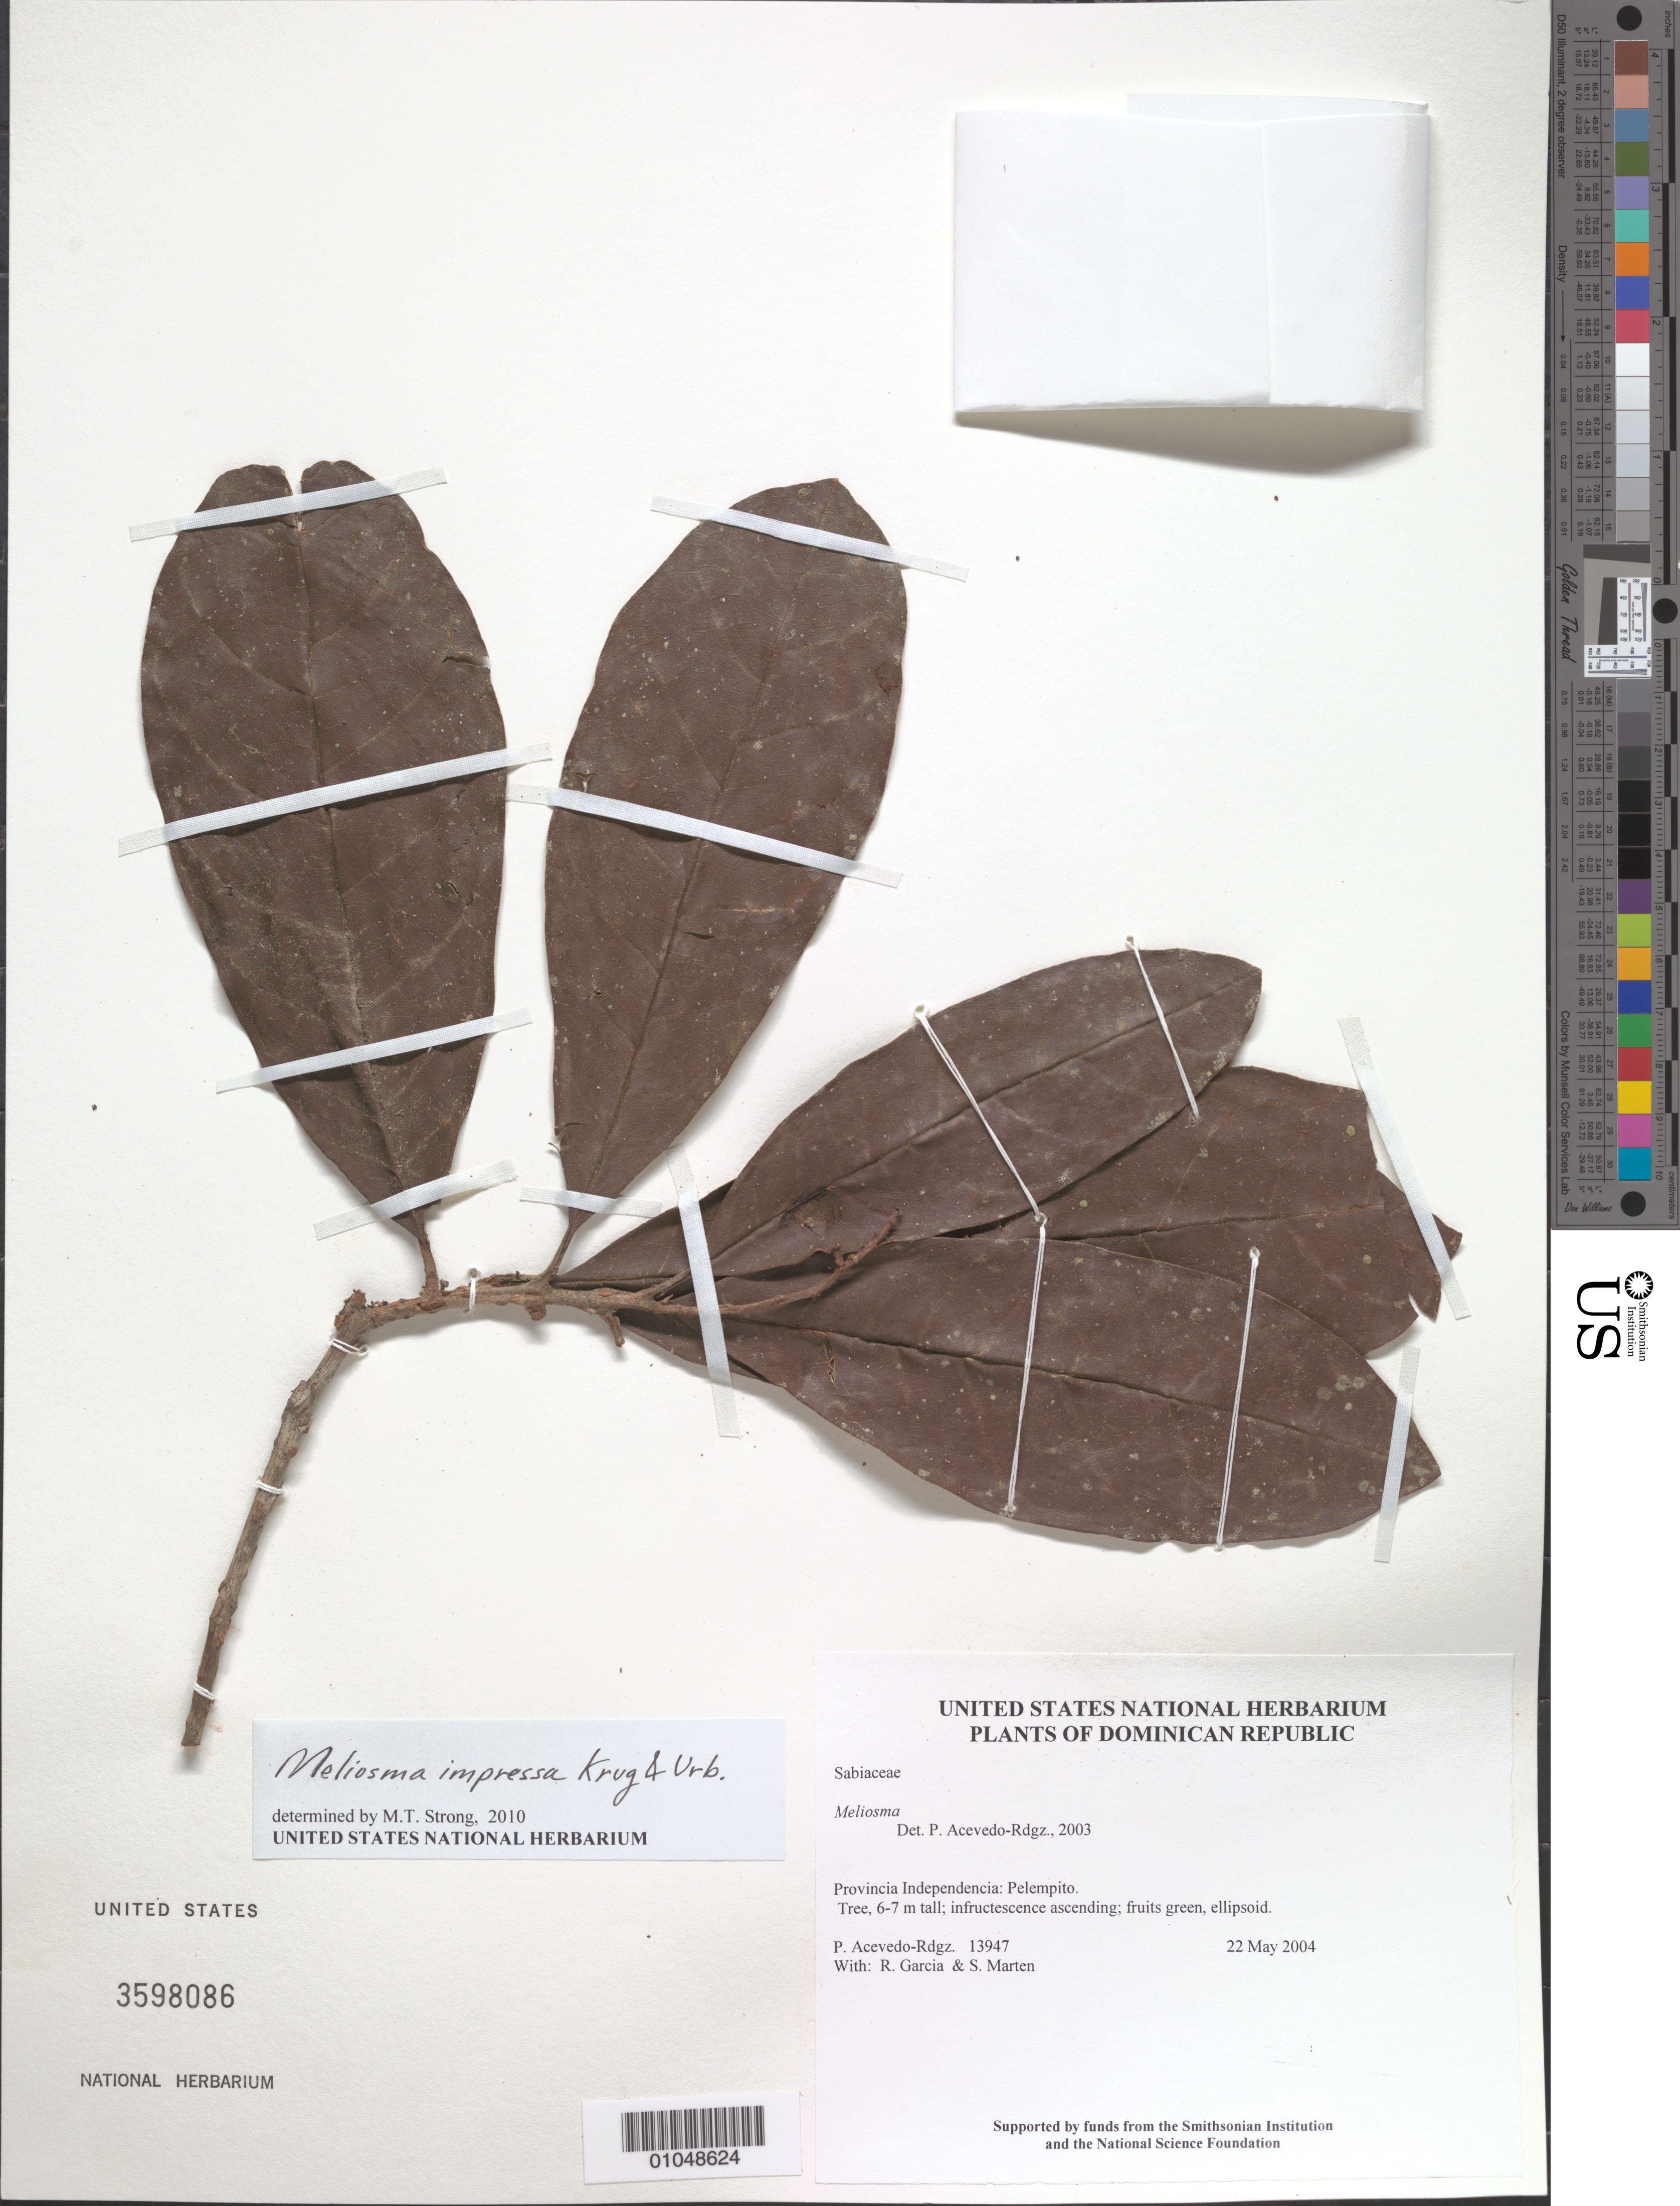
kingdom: Plantae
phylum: Tracheophyta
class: Magnoliopsida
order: Proteales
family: Sabiaceae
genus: Meliosma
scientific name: Meliosma impressa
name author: Krug & Urb.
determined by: Strong, M. T., (US), Smithsonian Institution - National Museum of Natural History (UNITED STATES)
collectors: P. Acevedo-Rodr., R. G. García & S. Marten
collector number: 13947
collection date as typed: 22 May 2004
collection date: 2004-05-22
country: Dominican Republic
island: Hispaniola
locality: Provincia Independencia: Pelempito.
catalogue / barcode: US 3598086